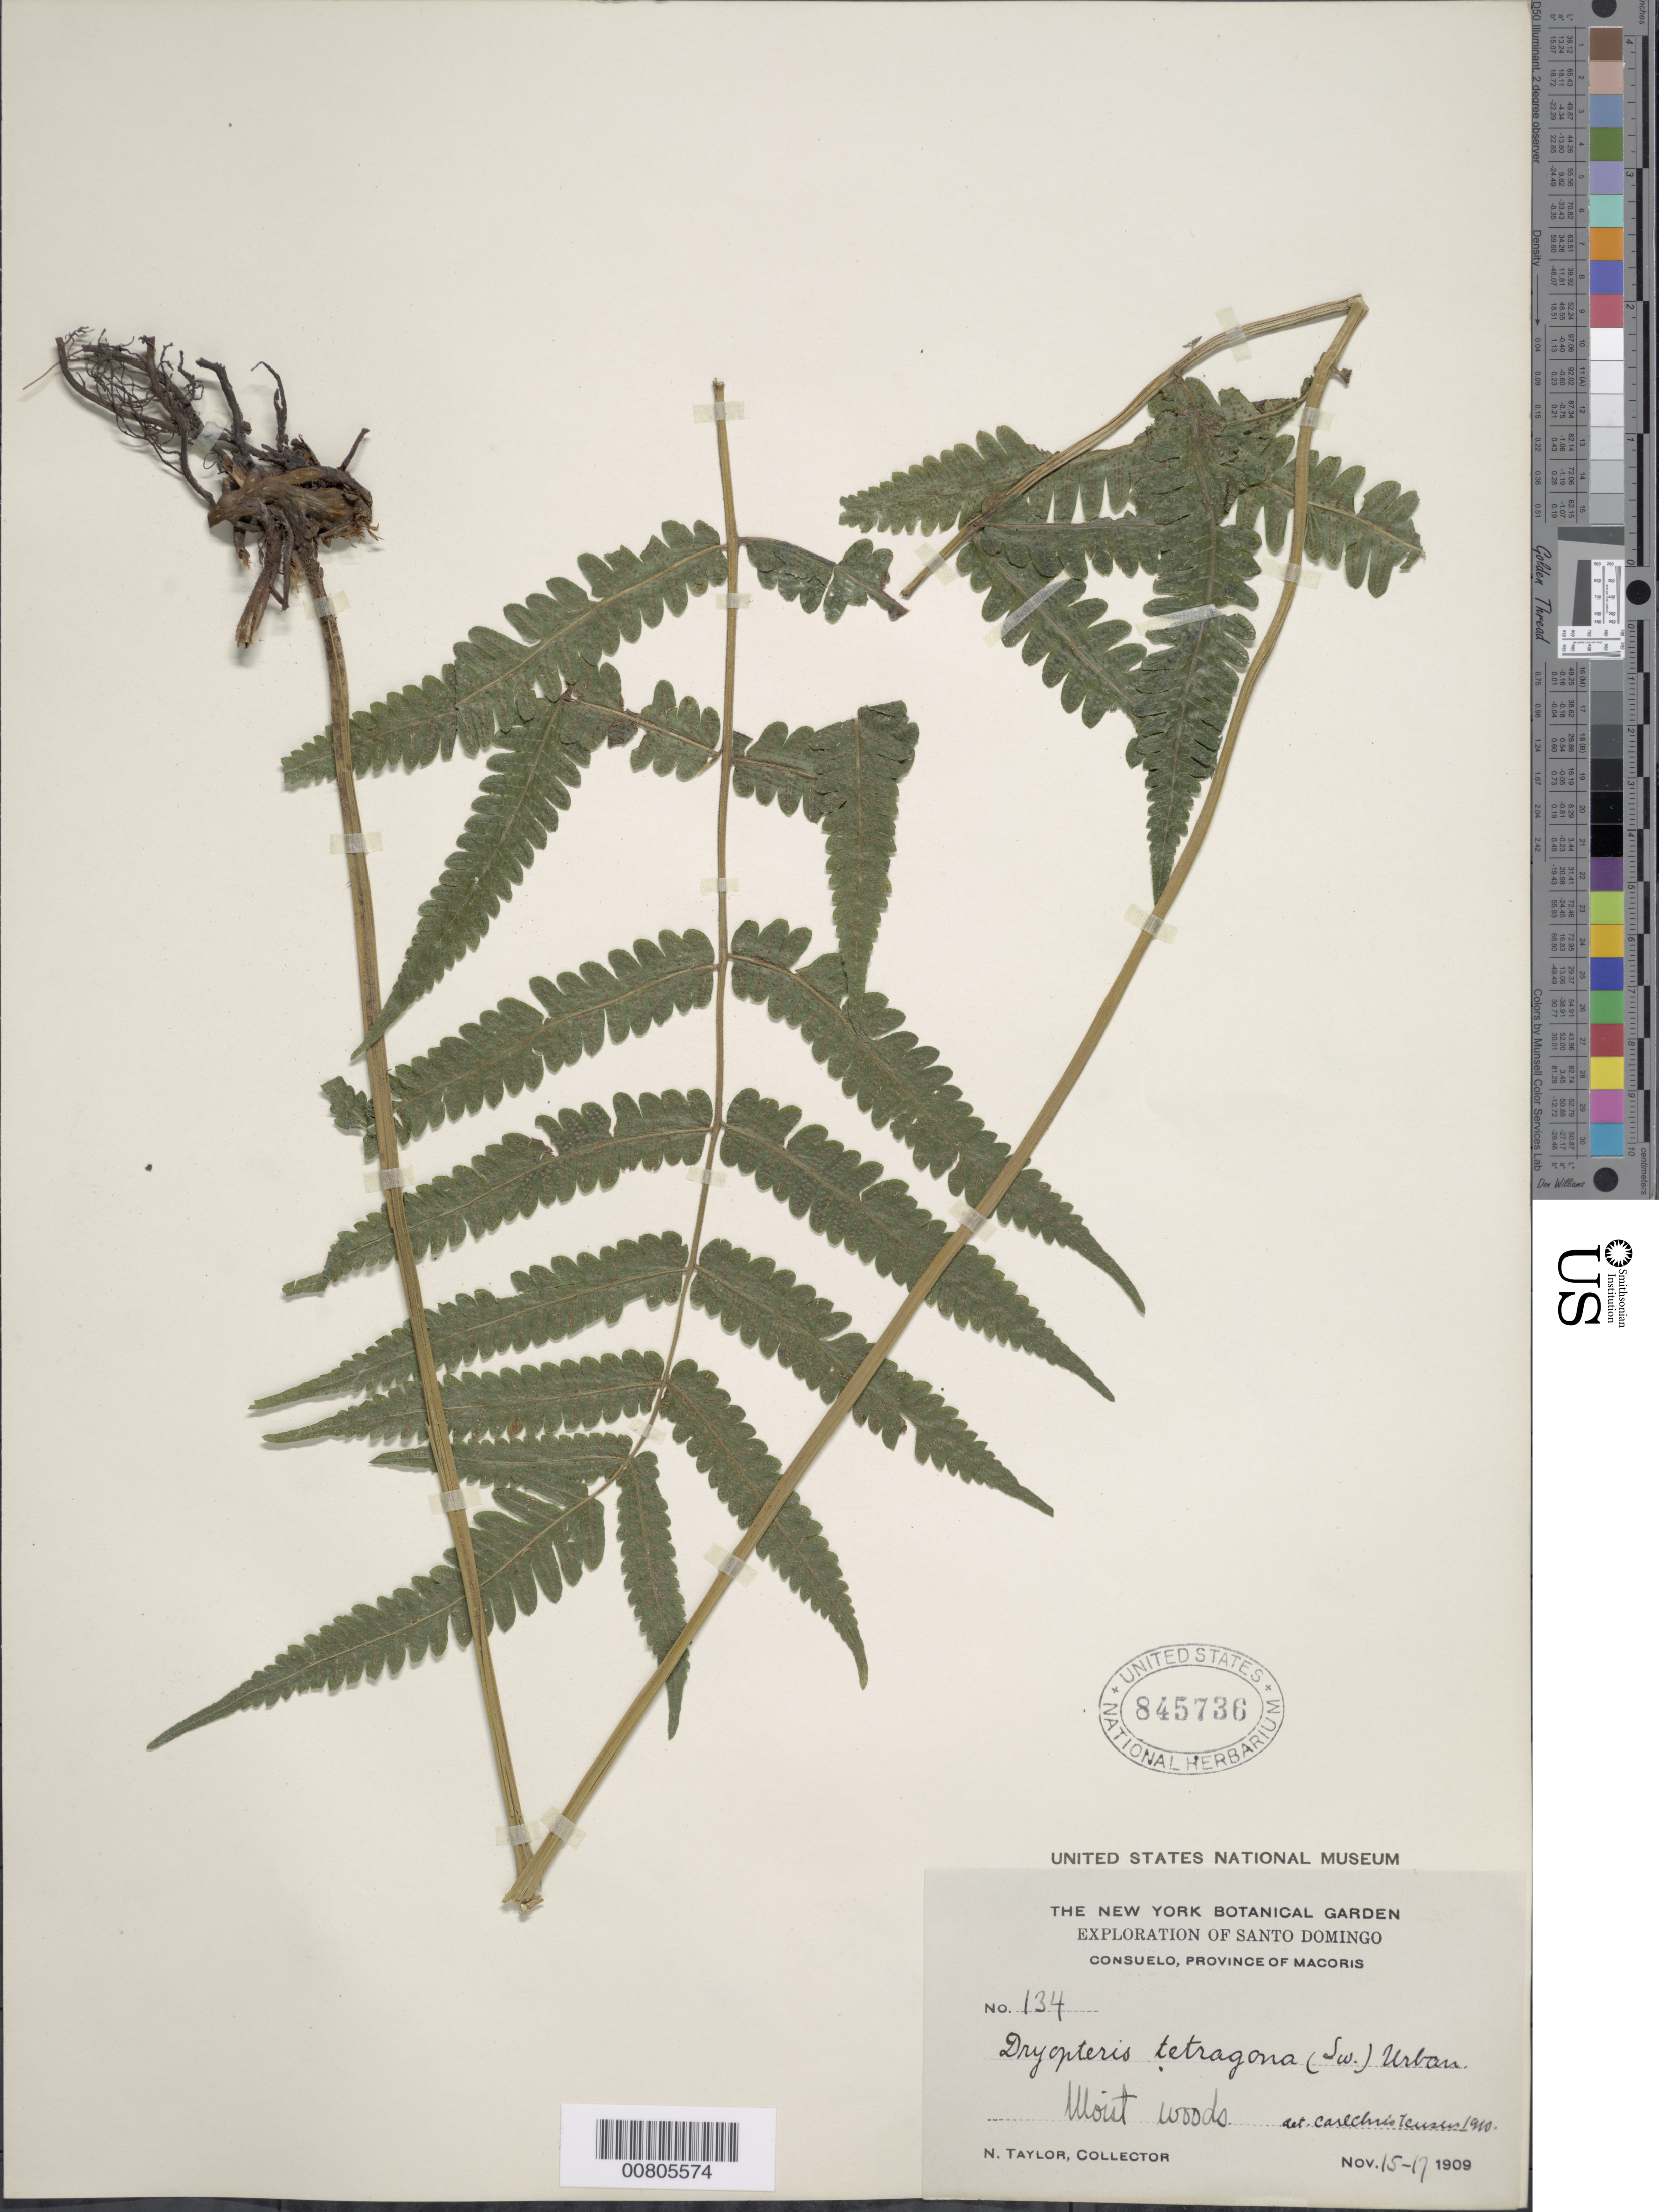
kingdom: Plantae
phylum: Tracheophyta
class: Polypodiopsida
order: Polypodiales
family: Thelypteridaceae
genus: Goniopteris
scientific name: Goniopteris subtetragona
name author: (Link) Vareschi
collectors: N. Taylor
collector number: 134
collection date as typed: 15 Nov 1909 to 17 Nov 1909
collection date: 1909-11-15/1909-11-17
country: Dominican Republic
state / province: Maria Trinidad Sanchez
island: Hispaniola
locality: Prov. Macoris, consuelo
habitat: Moist woods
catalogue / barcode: US 845736